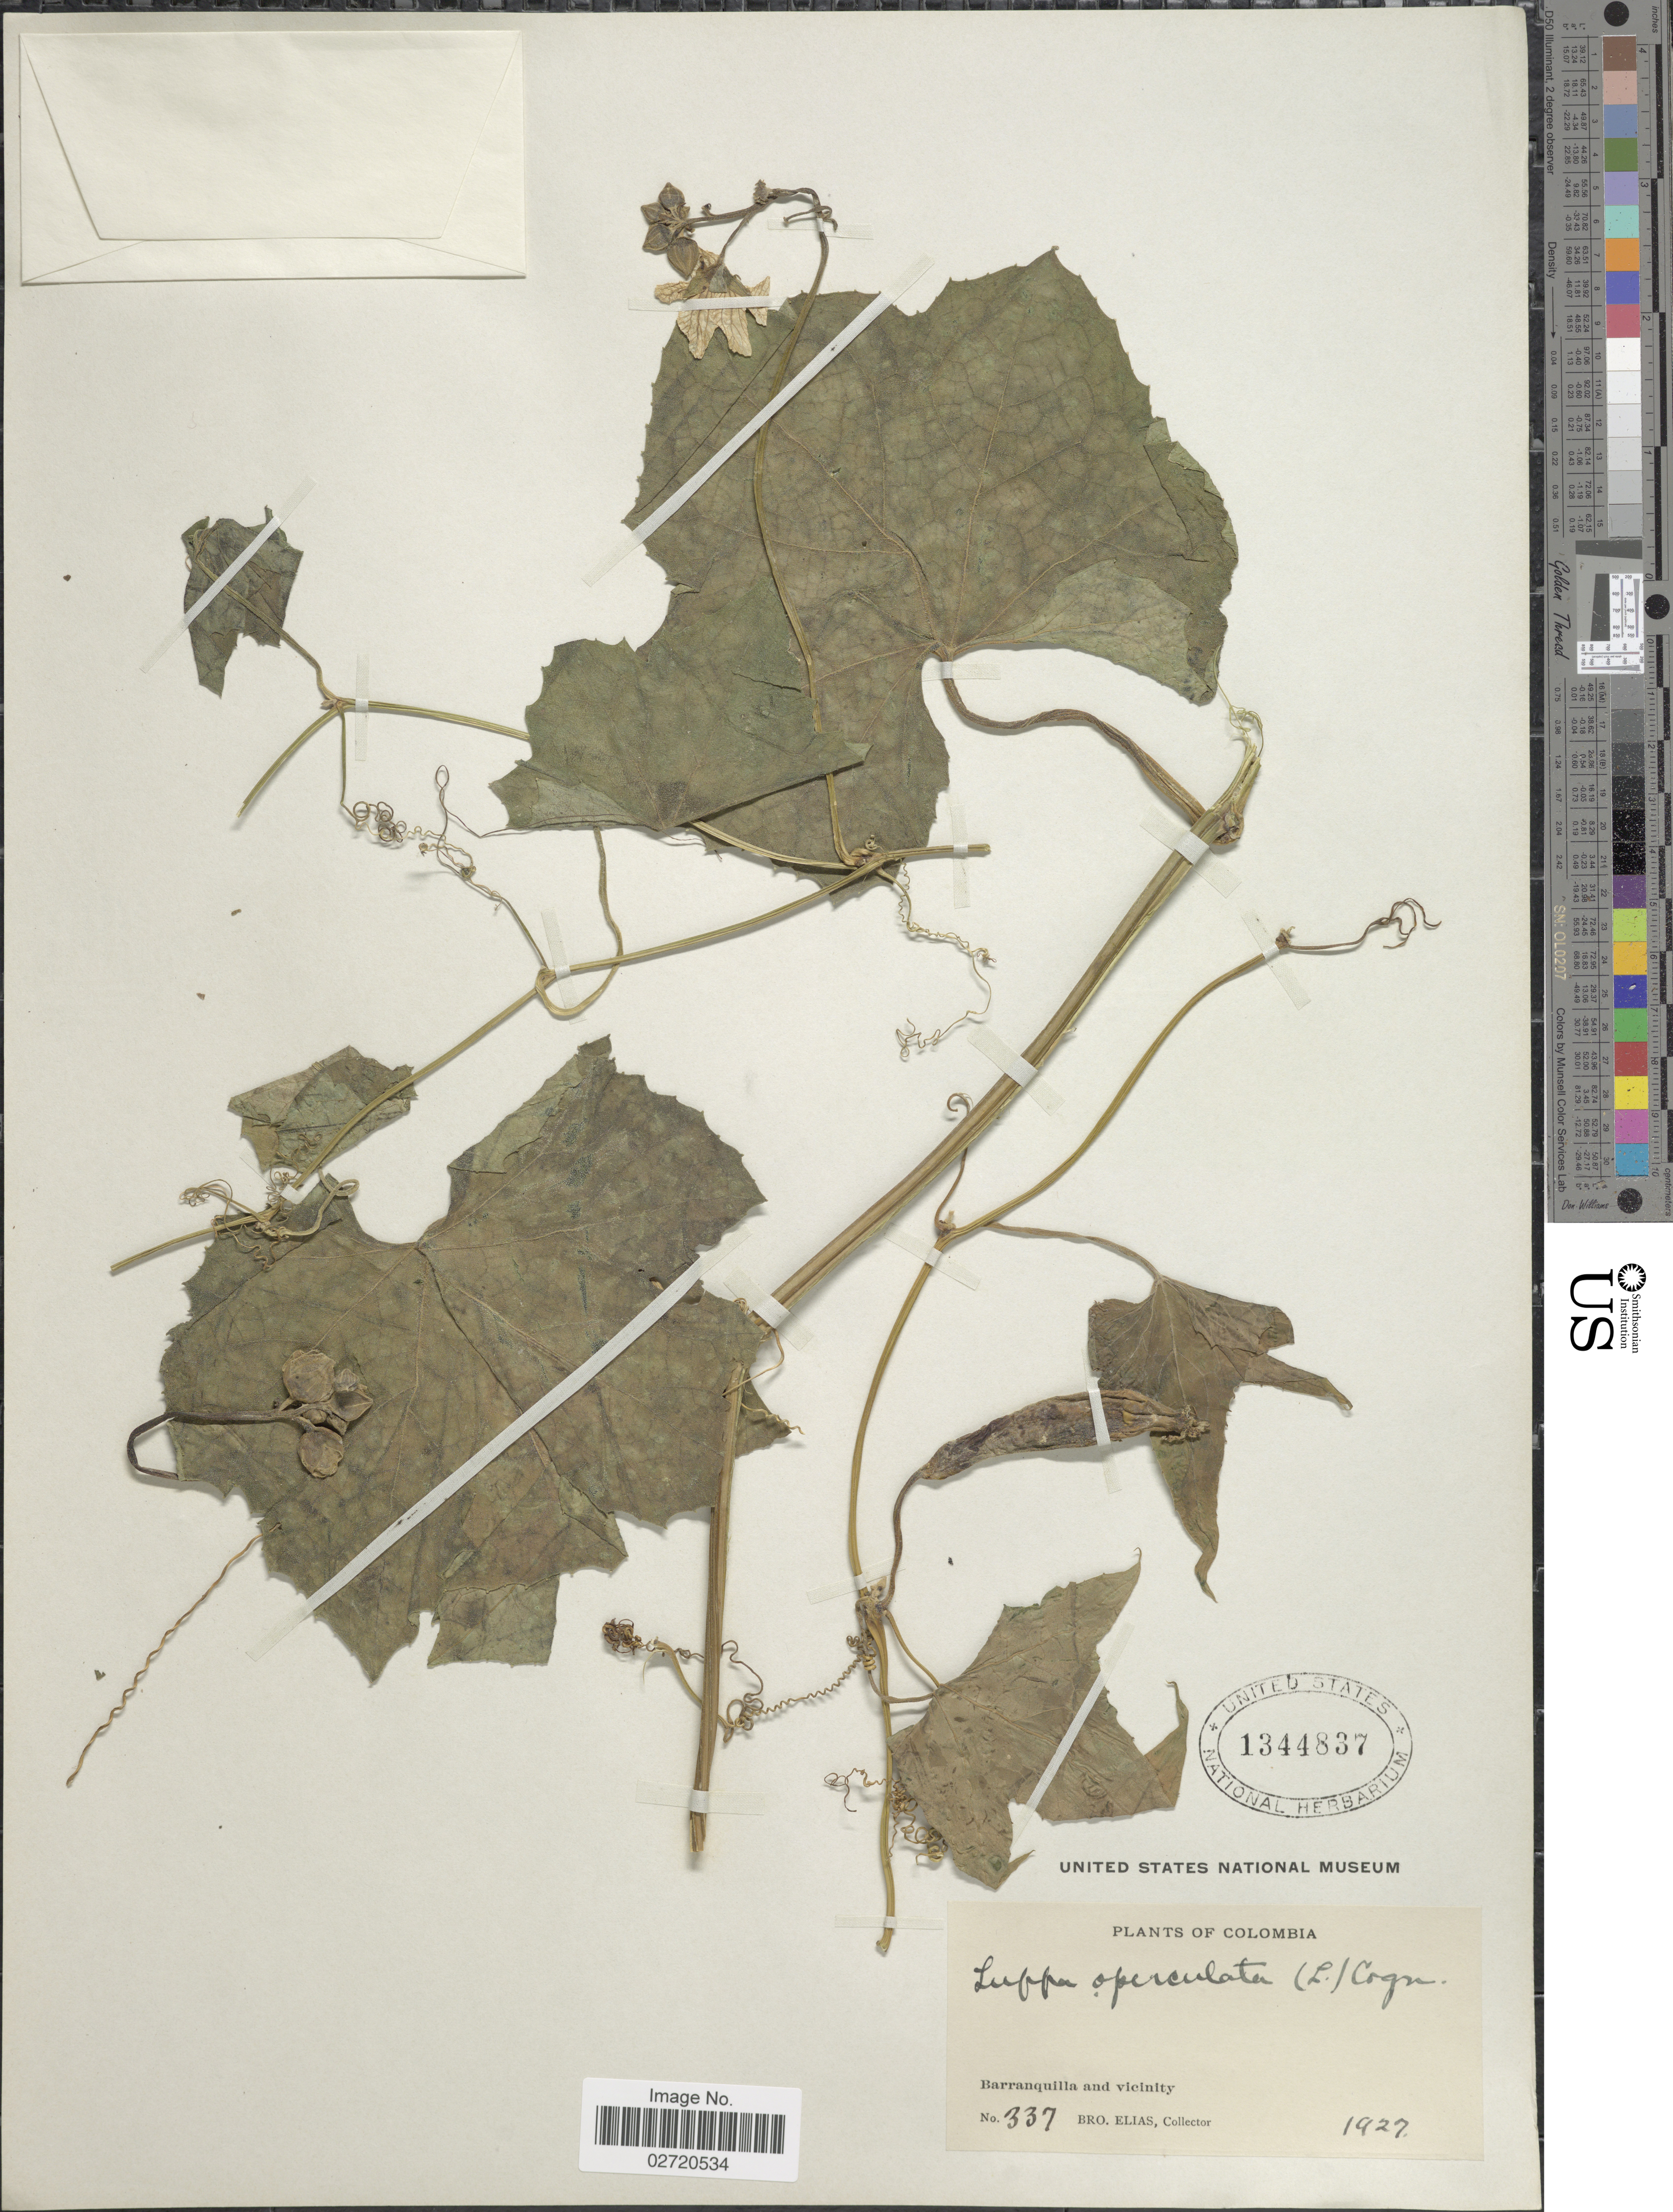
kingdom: Plantae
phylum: Tracheophyta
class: Magnoliopsida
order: Cucurbitales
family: Cucurbitaceae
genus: Luffa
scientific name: Luffa operculata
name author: (L.) Cogn.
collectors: Bro. Elias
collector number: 337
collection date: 1927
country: Colombia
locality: Barranquilla and vicinity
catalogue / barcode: US 1344837